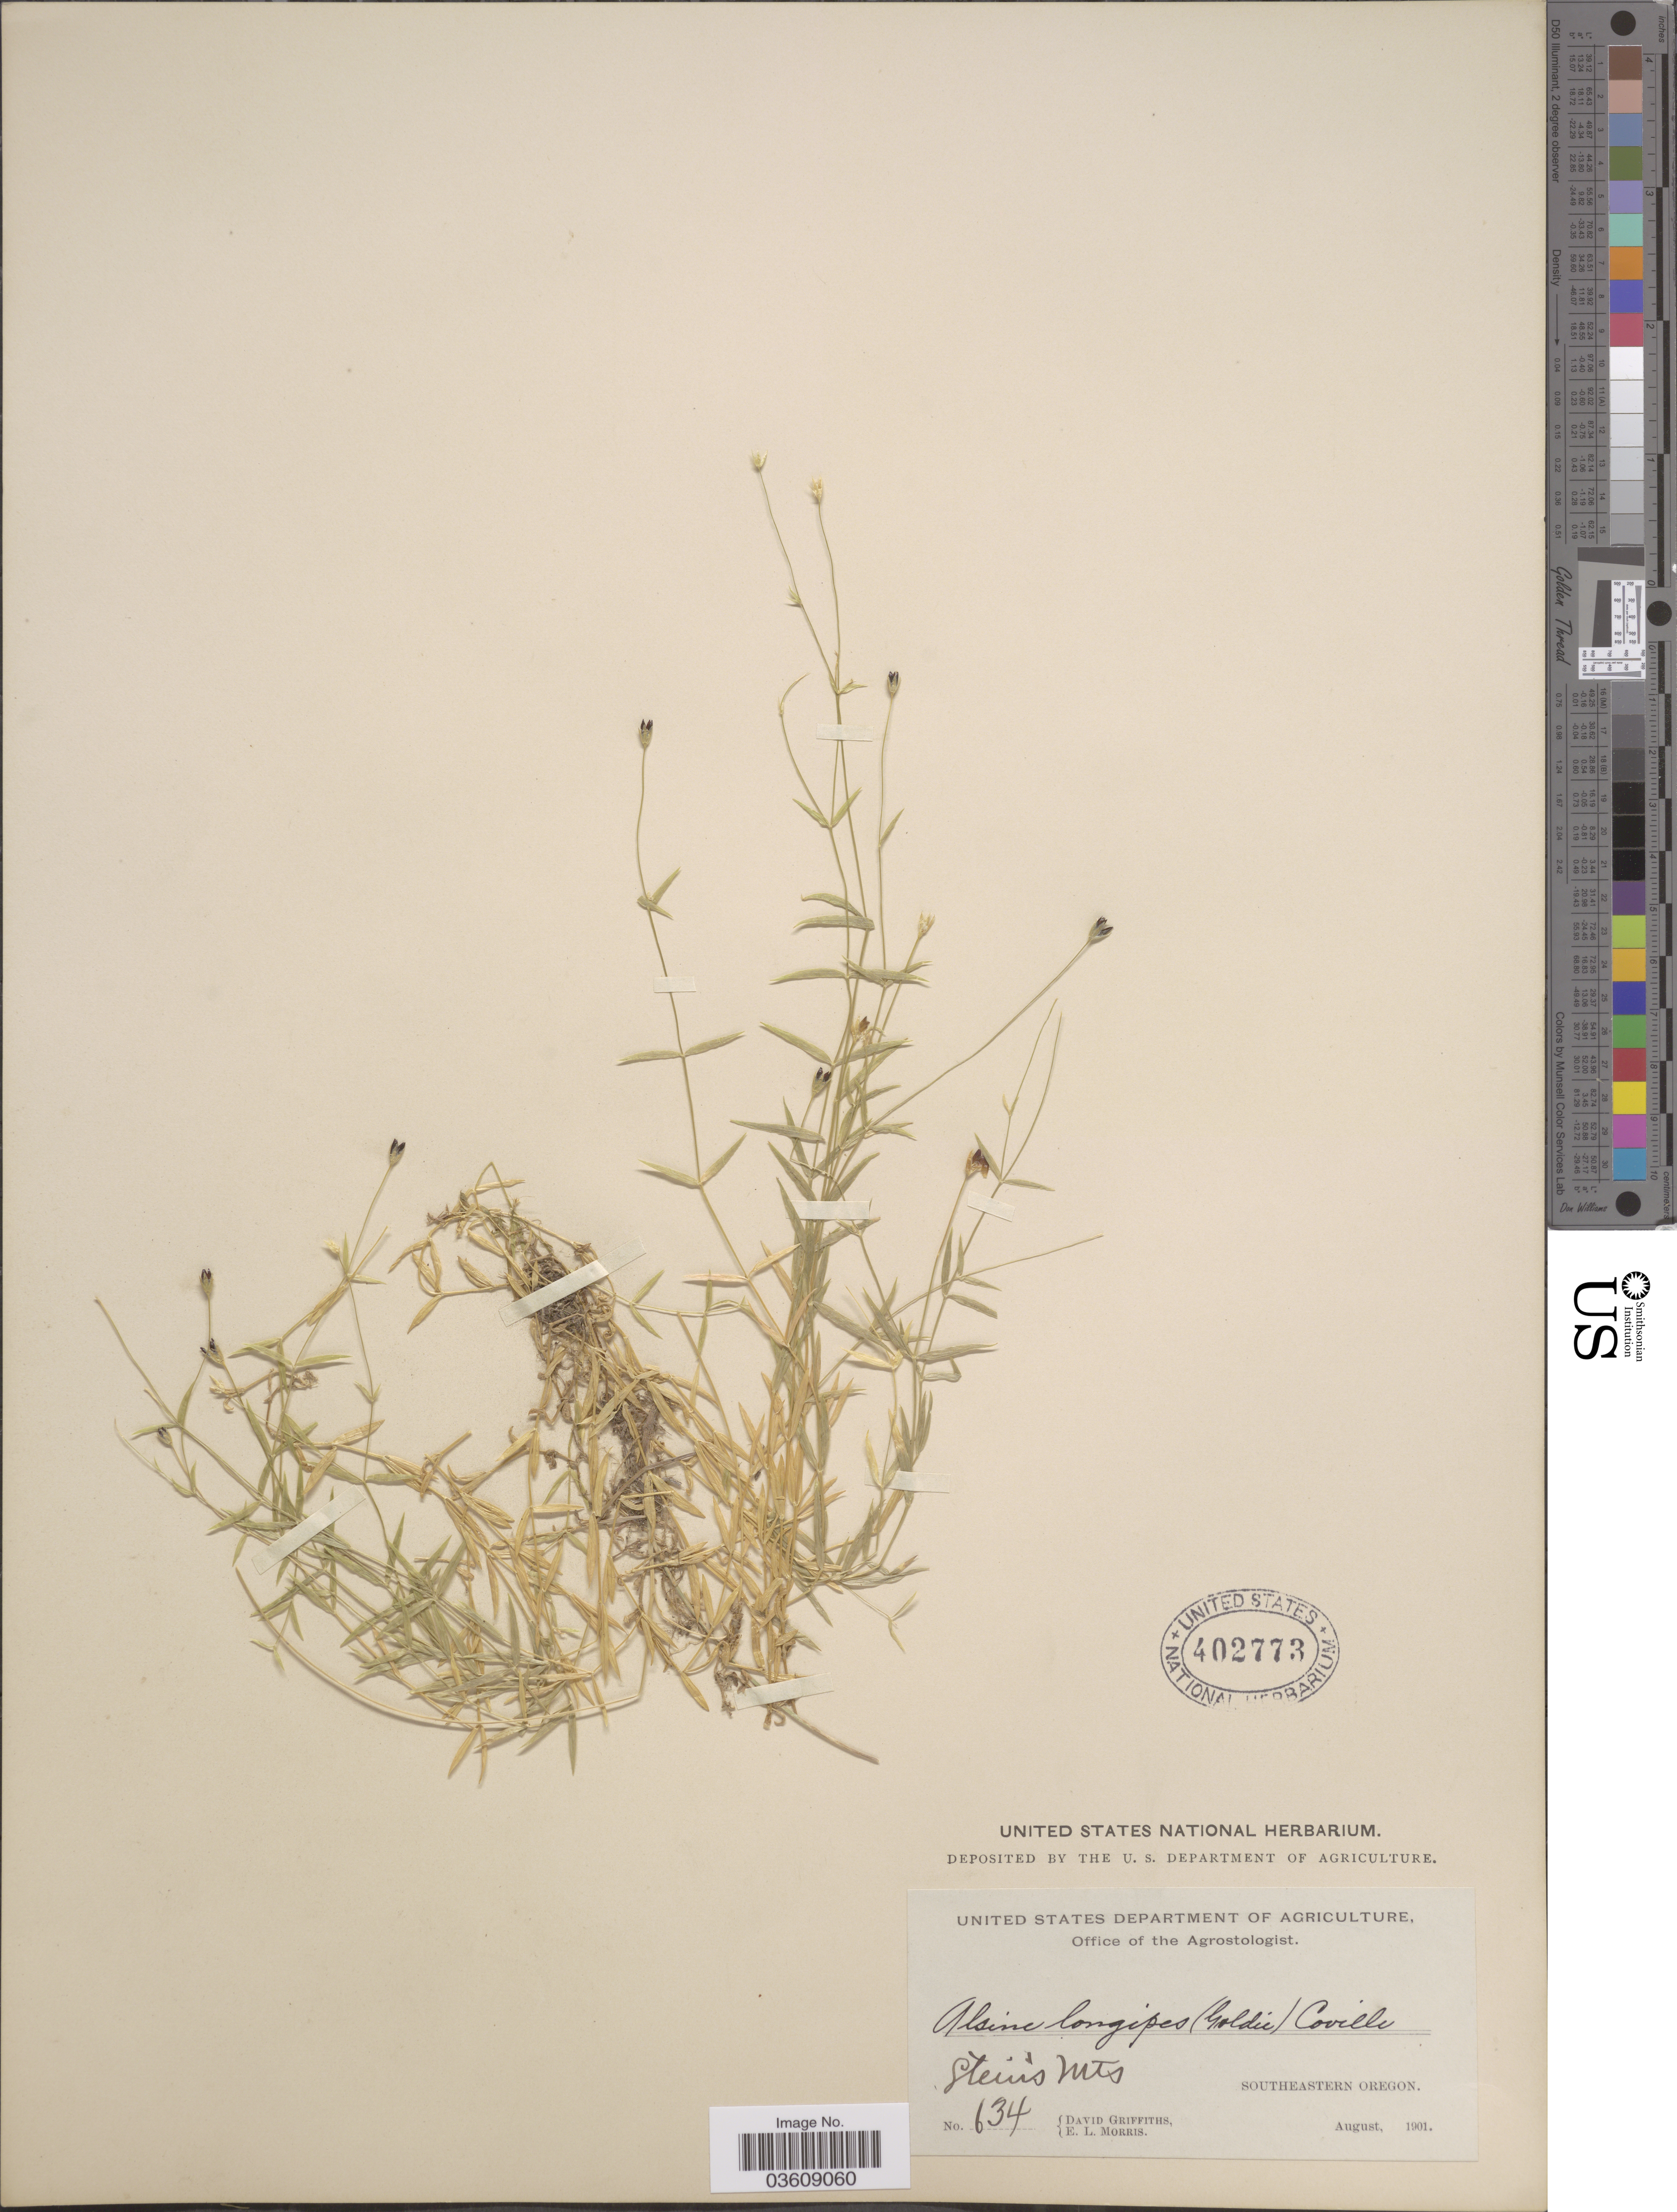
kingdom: Plantae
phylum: Tracheophyta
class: Magnoliopsida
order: Caryophyllales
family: Caryophyllaceae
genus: Stellaria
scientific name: Stellaria longipes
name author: Goldie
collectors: D. Griffiths & E. Morris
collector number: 634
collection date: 1901-08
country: United States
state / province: Oregon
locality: Stein's Mt. Southeastern Oregon.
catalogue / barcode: US 402773